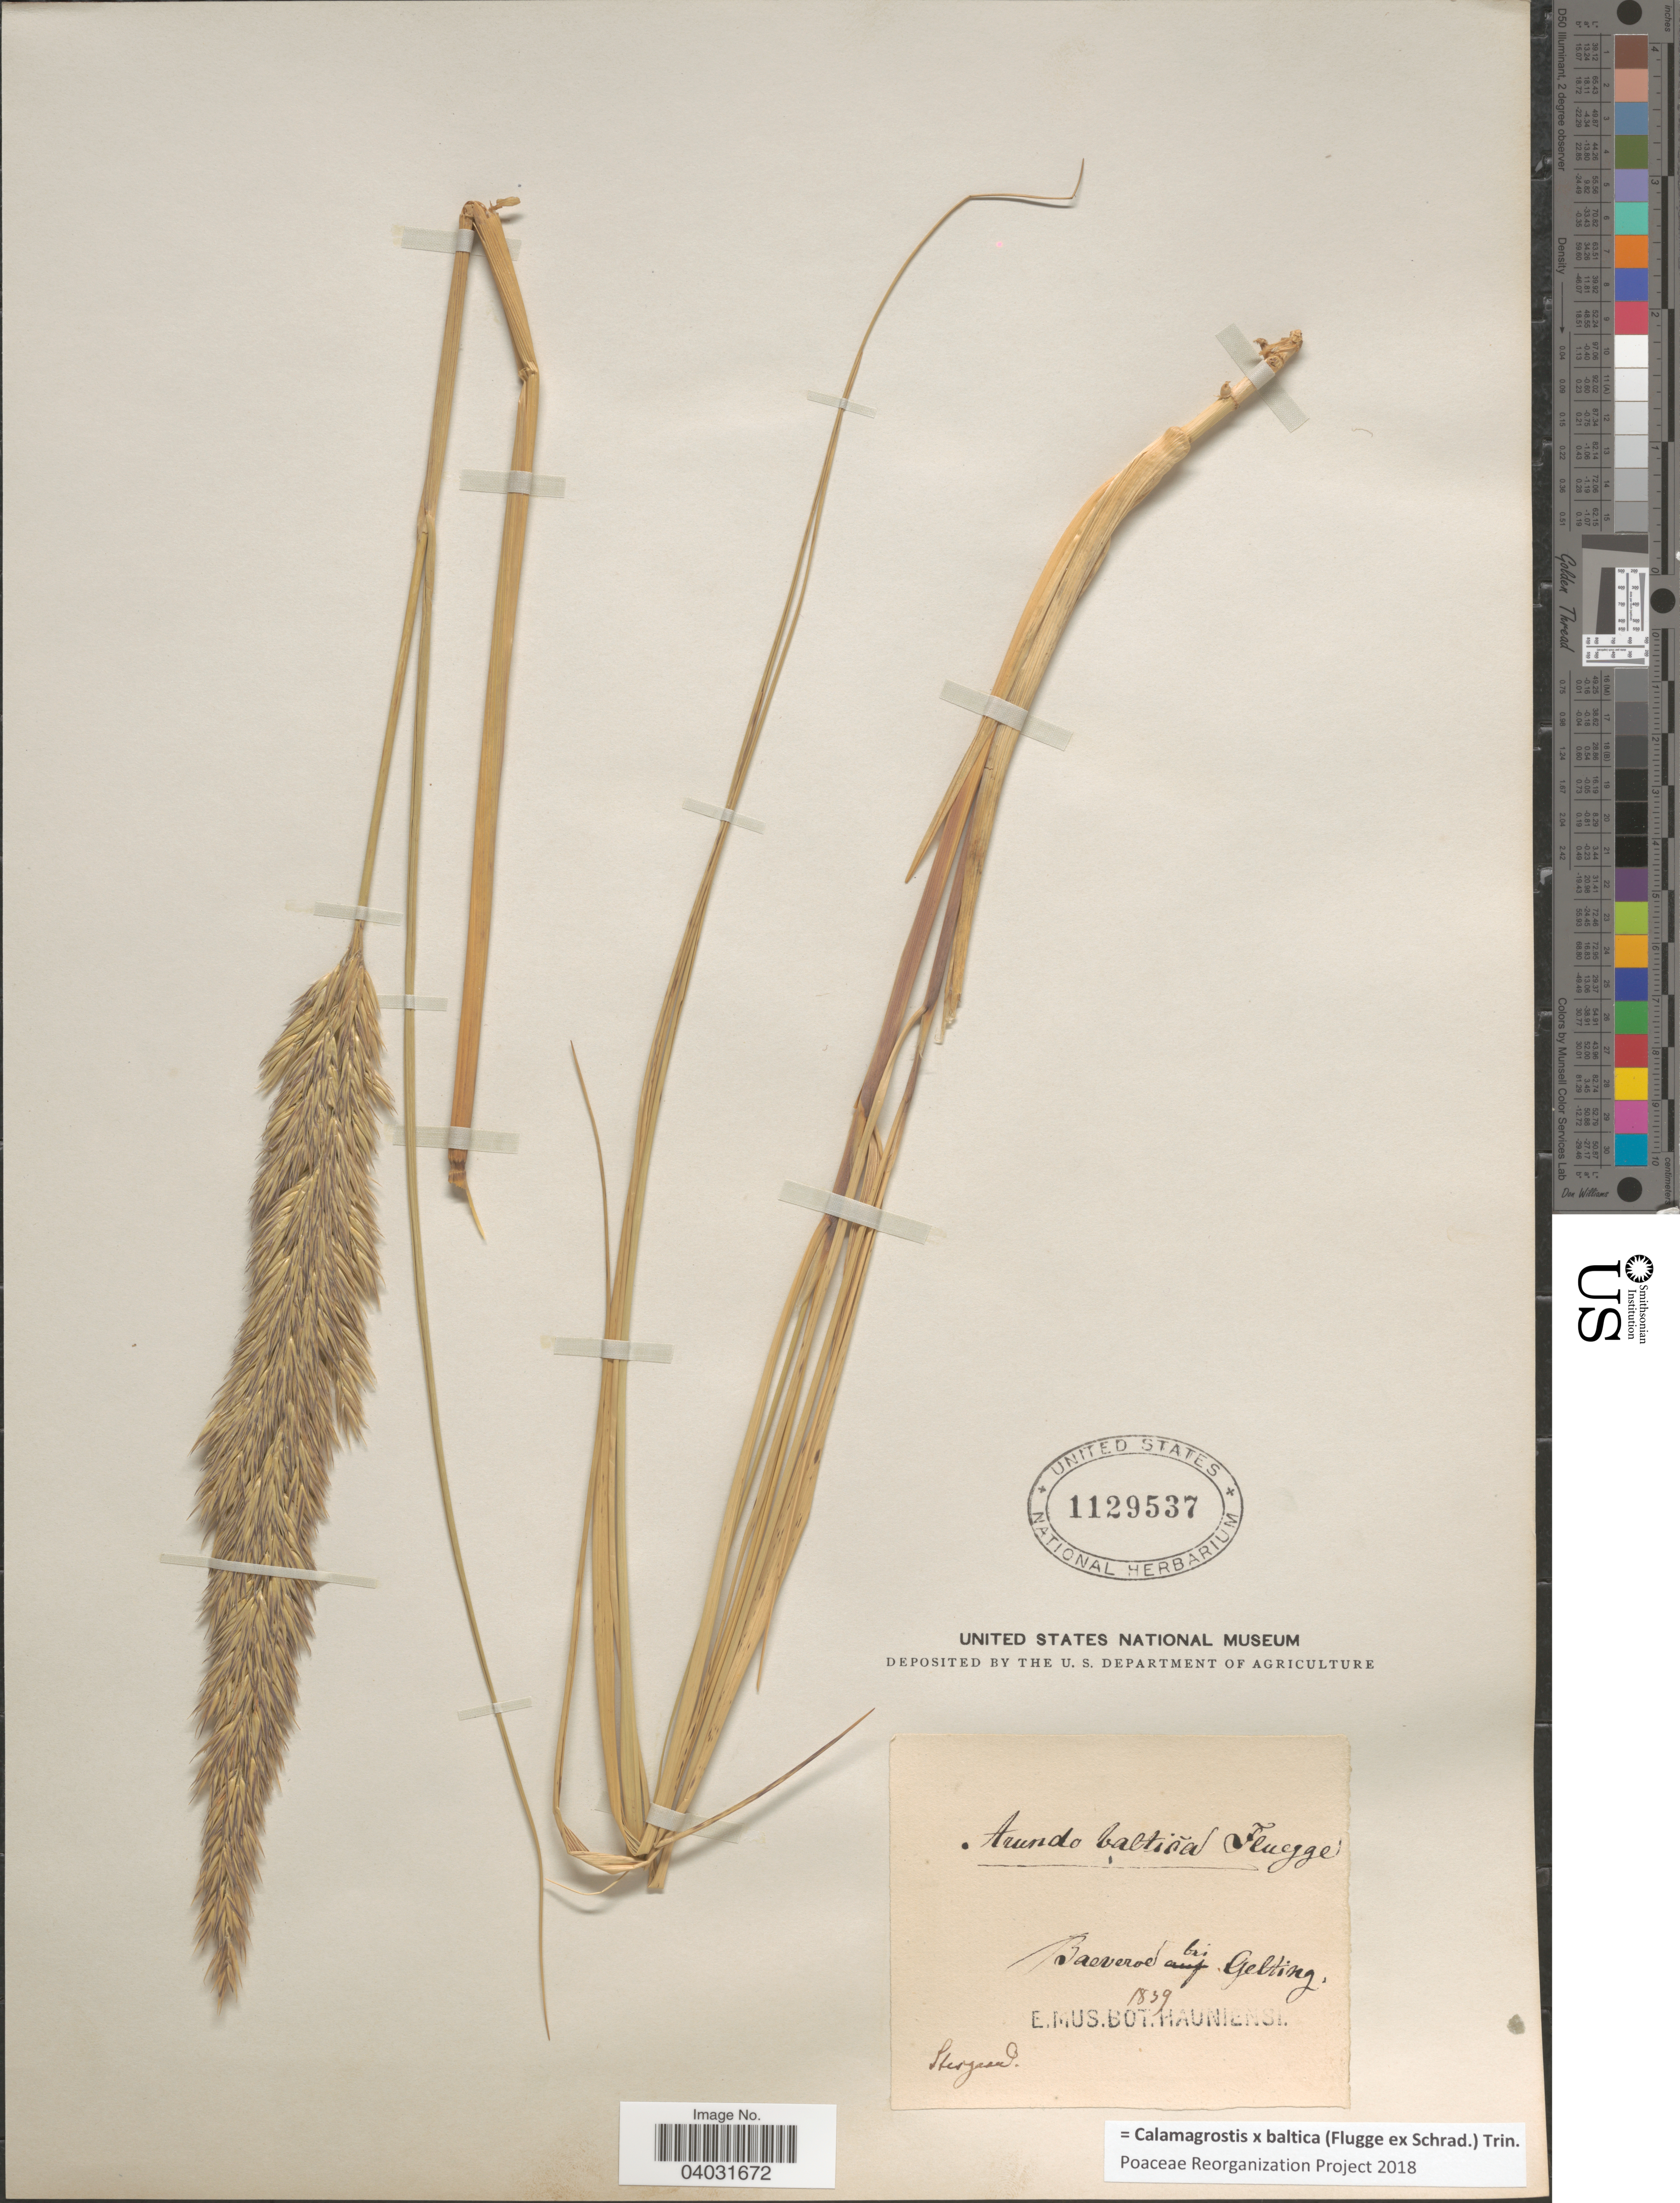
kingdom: Plantae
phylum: Tracheophyta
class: Liliopsida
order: Poales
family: Poaceae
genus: Calamagrostis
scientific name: Calamagrostis x baltica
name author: (Flüggé ex Schrad.) Trin.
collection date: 1839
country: Germany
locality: Baeverod bei Gelting.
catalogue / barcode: US 1129537